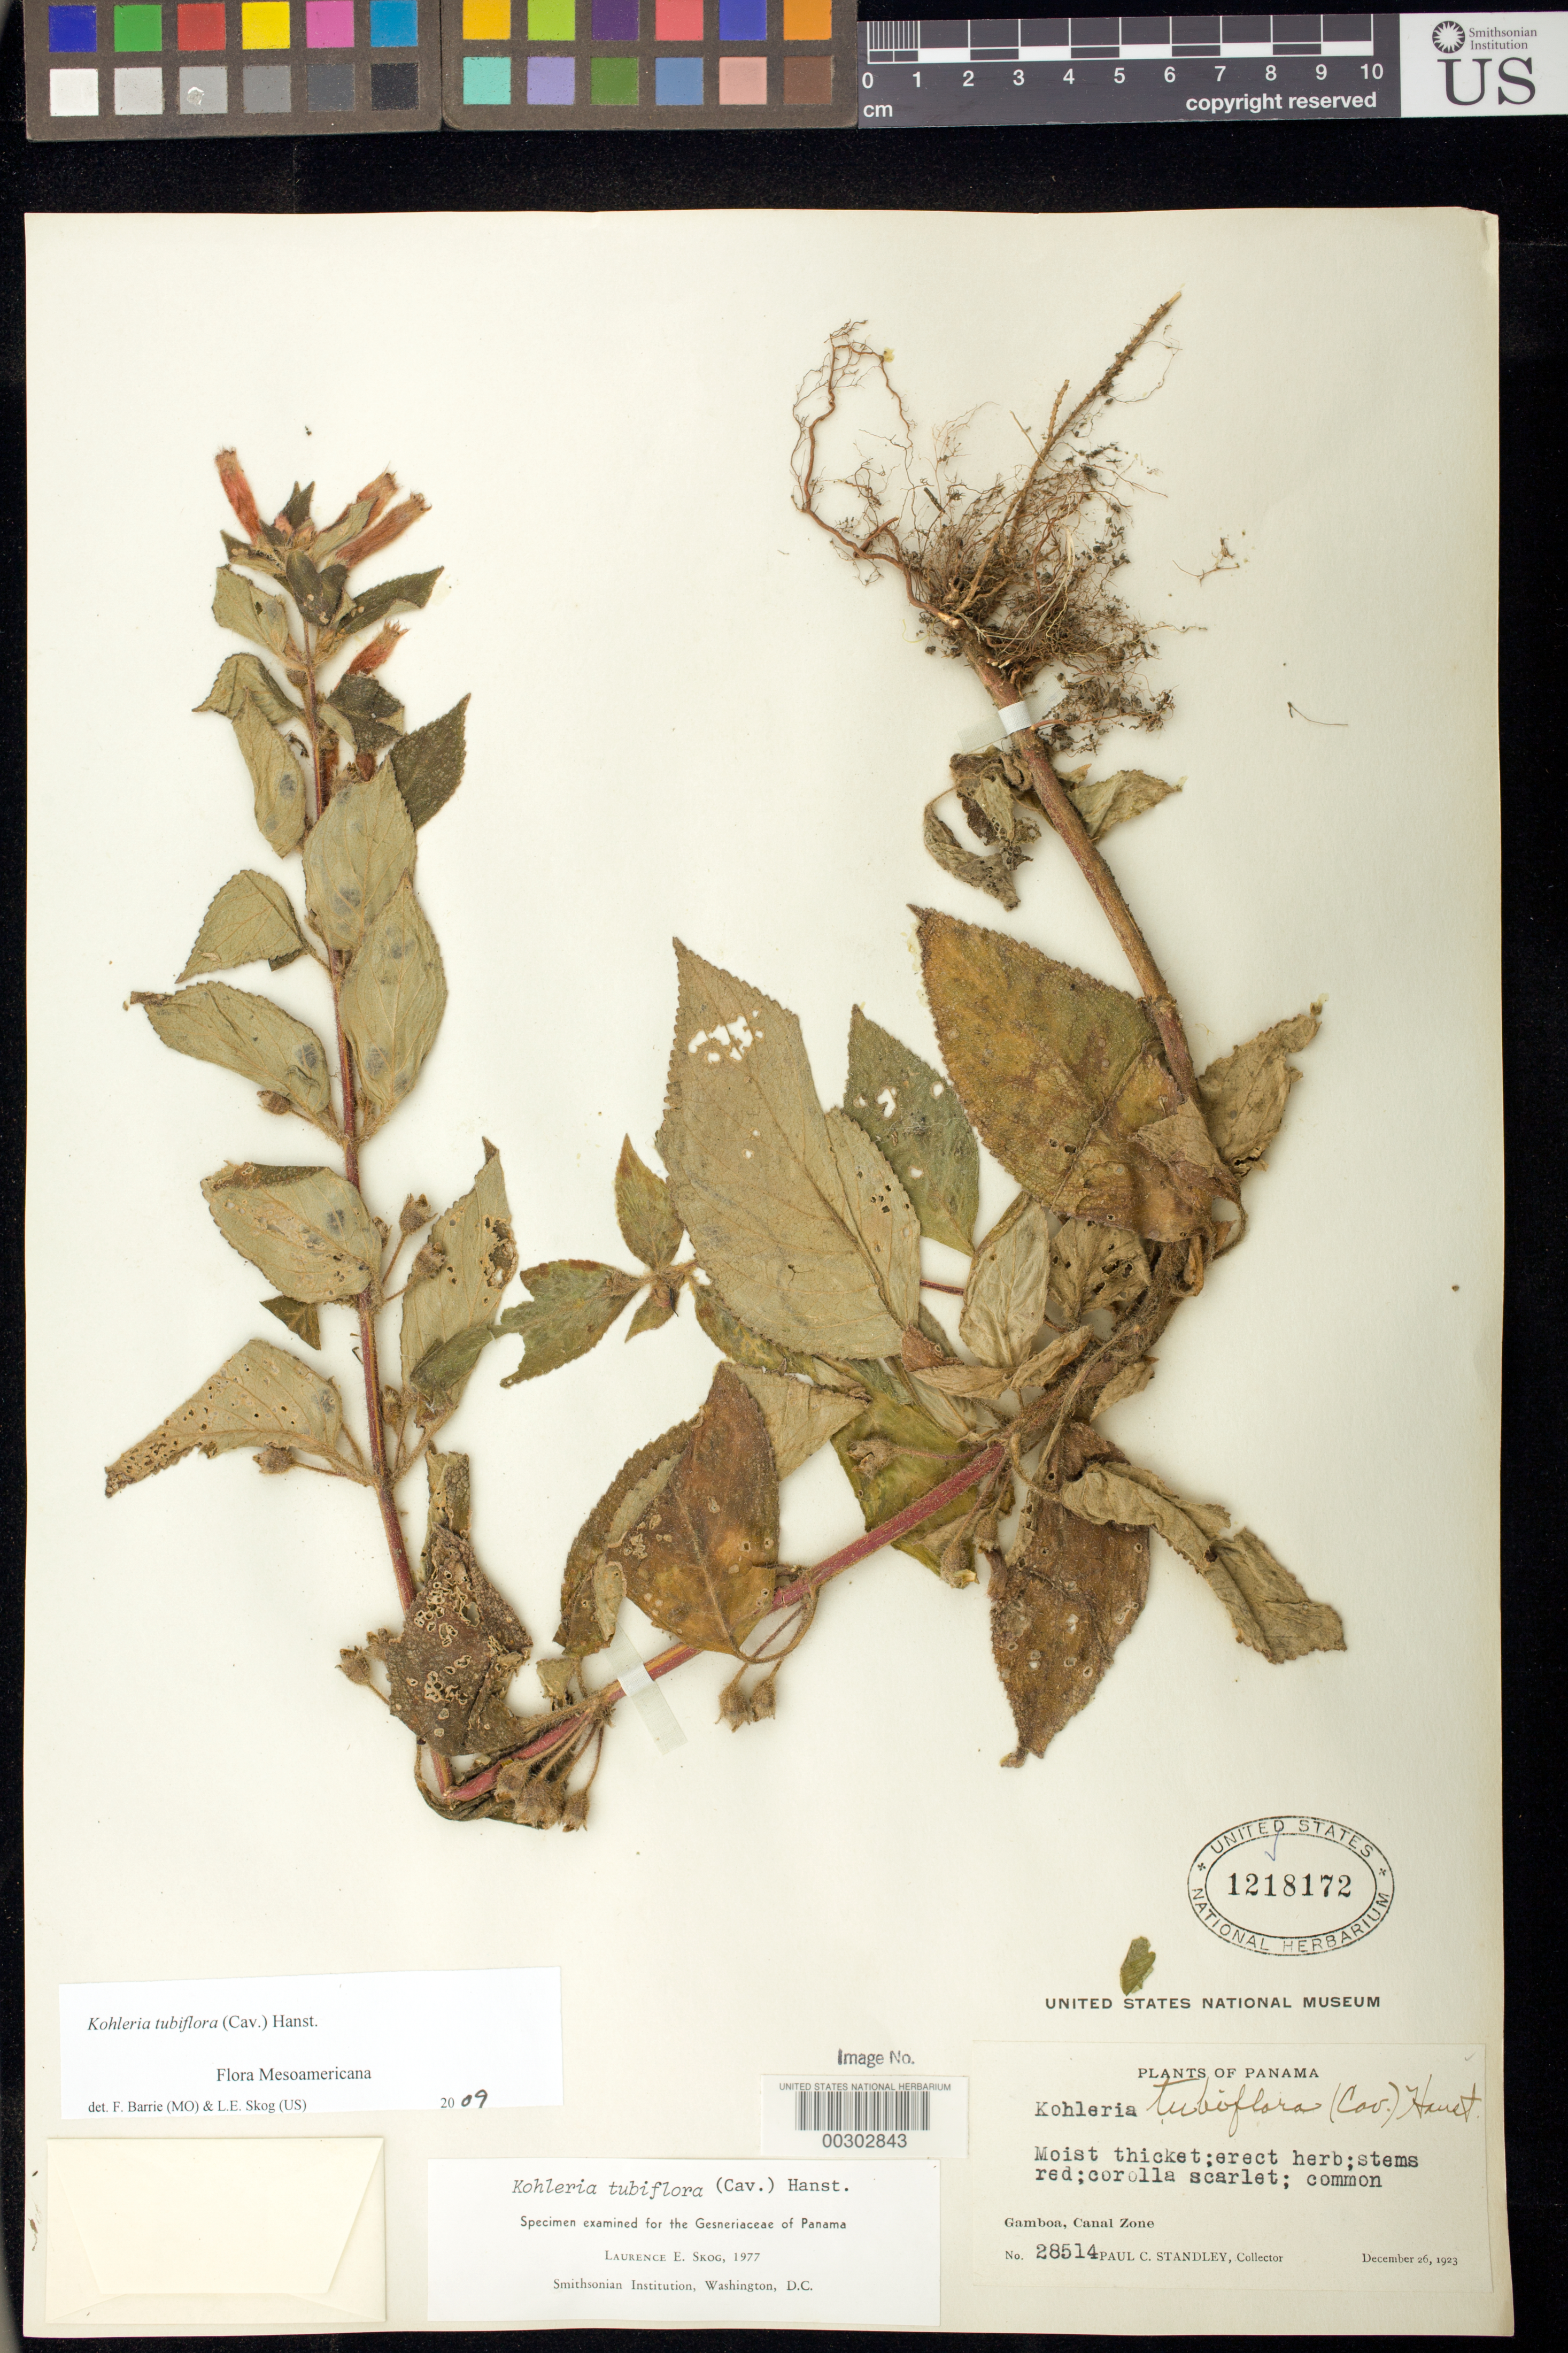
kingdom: Plantae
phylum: Tracheophyta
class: Magnoliopsida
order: Lamiales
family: Gesneriaceae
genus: Kohleria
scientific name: Kohleria tubiflora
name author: (Cav.) Hanst.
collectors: P. C. Standley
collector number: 28514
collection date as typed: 26 Dec 1923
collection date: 1923-12-26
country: Panama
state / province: Colón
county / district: Canal Zone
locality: Gamboa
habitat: Moist thicket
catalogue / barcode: US 1218172